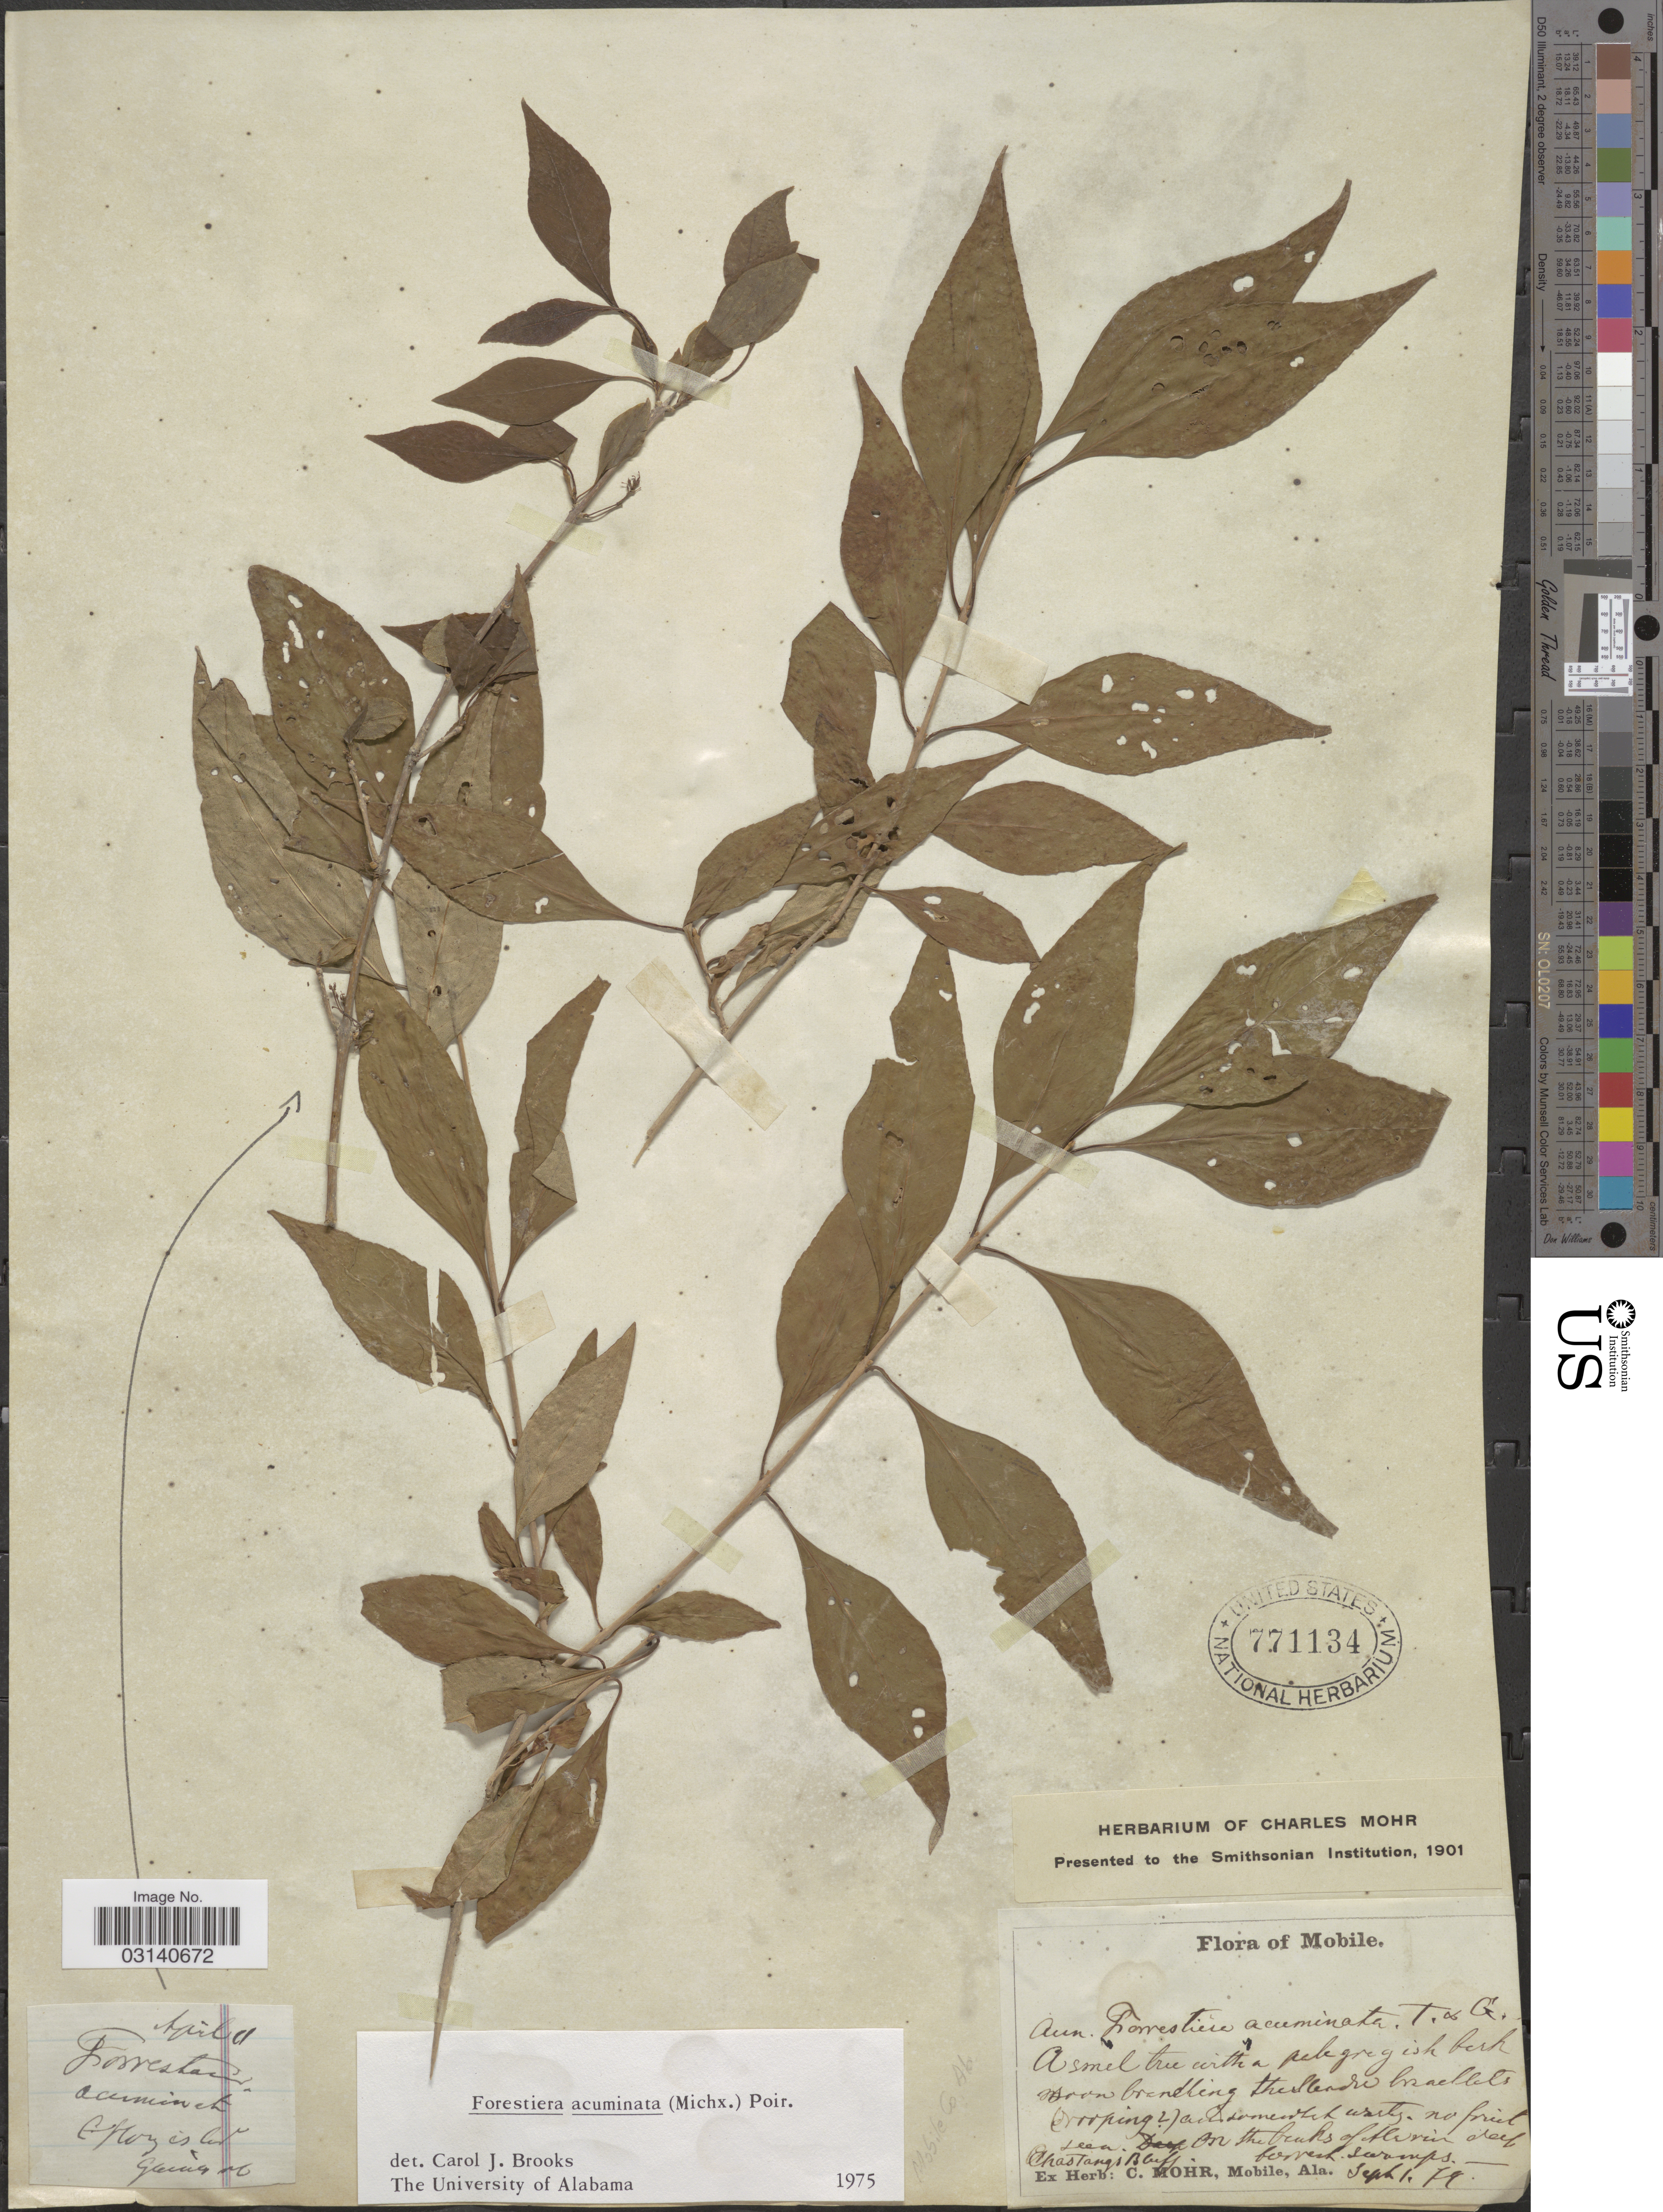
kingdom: Plantae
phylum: Tracheophyta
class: Magnoliopsida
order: Lamiales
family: Oleaceae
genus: Forestiera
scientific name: Forestiera acuminata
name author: (Michx.) Poir.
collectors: Mohr, C. T. (herbarium)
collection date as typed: Transcribed d/m/y: 1/9/79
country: United States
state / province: Alabama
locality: Mobile Co., Ala., Chastang. Bluffs.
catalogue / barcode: US 771134